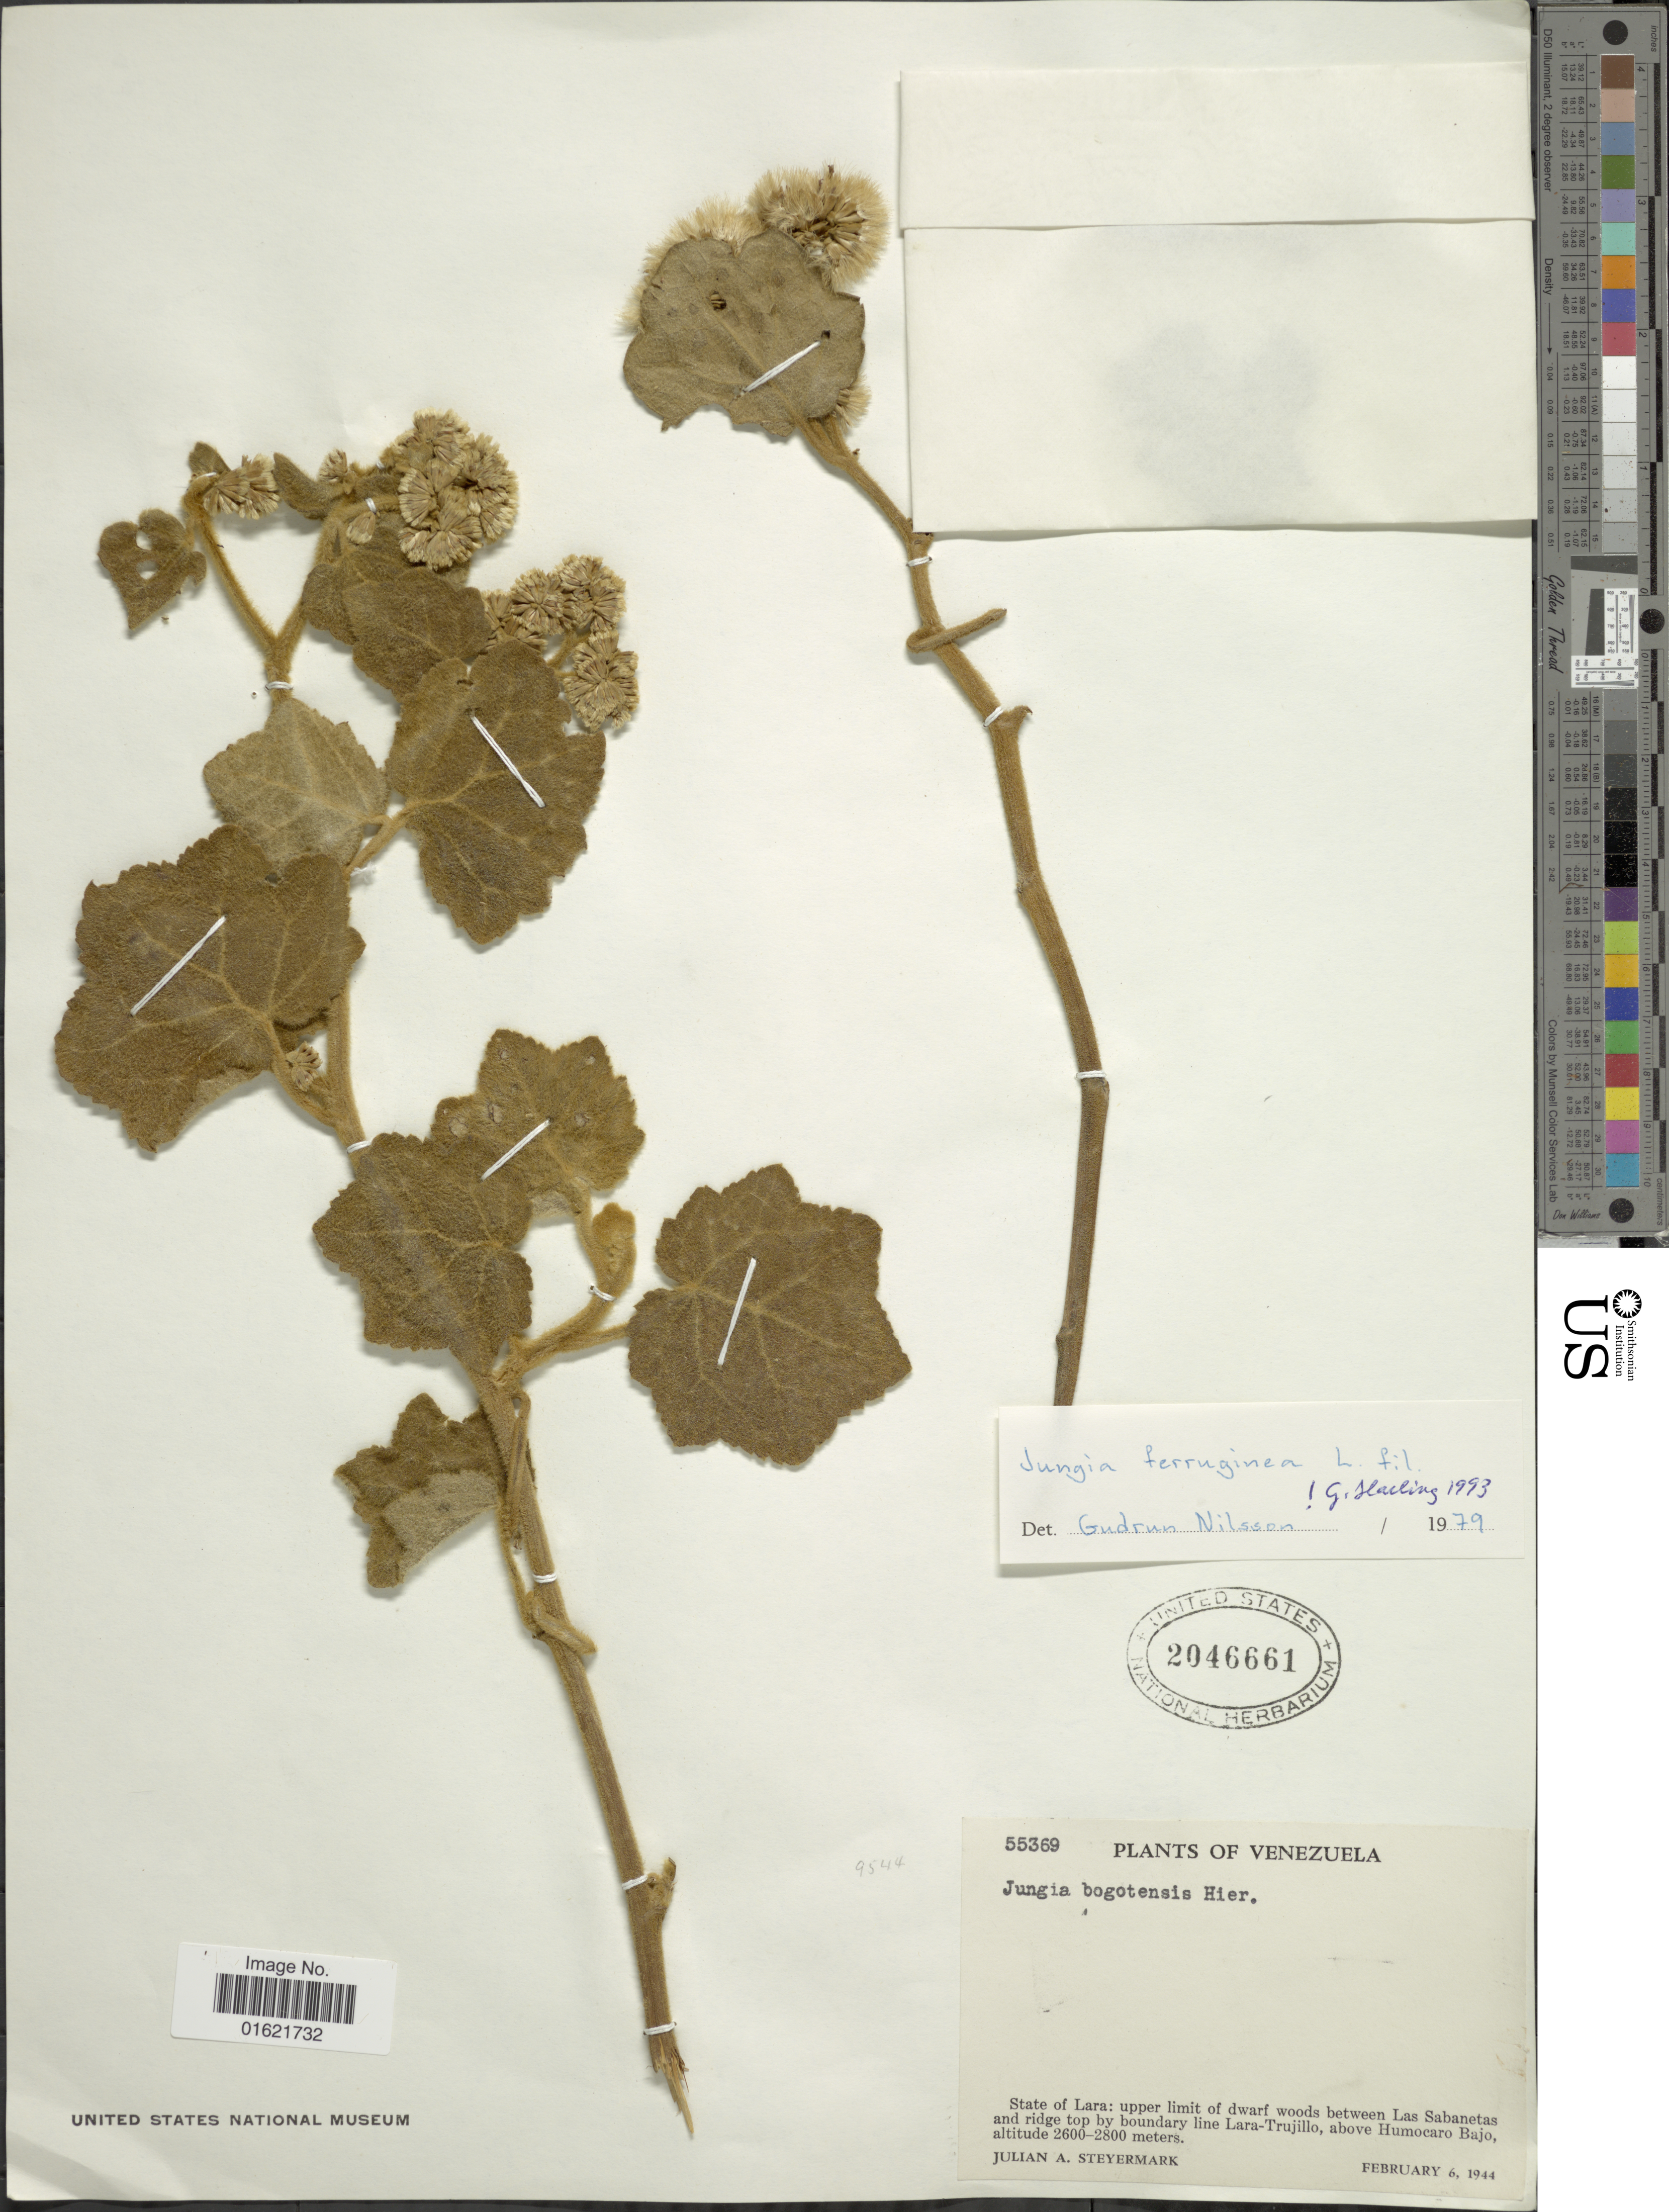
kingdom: Plantae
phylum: Tracheophyta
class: Magnoliopsida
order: Asterales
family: Asteraceae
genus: Jungia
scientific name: Jungia ferruginea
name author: L. f.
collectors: J. Steyermark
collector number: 55369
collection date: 1944-02-06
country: Venezuela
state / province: Lara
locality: State of Lara: upper limit of dwarf woods between Las Sabanetas and ridge top by boundary line Lara-Trujillo, above Humocaro Bajo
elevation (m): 2600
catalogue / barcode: US 2046661